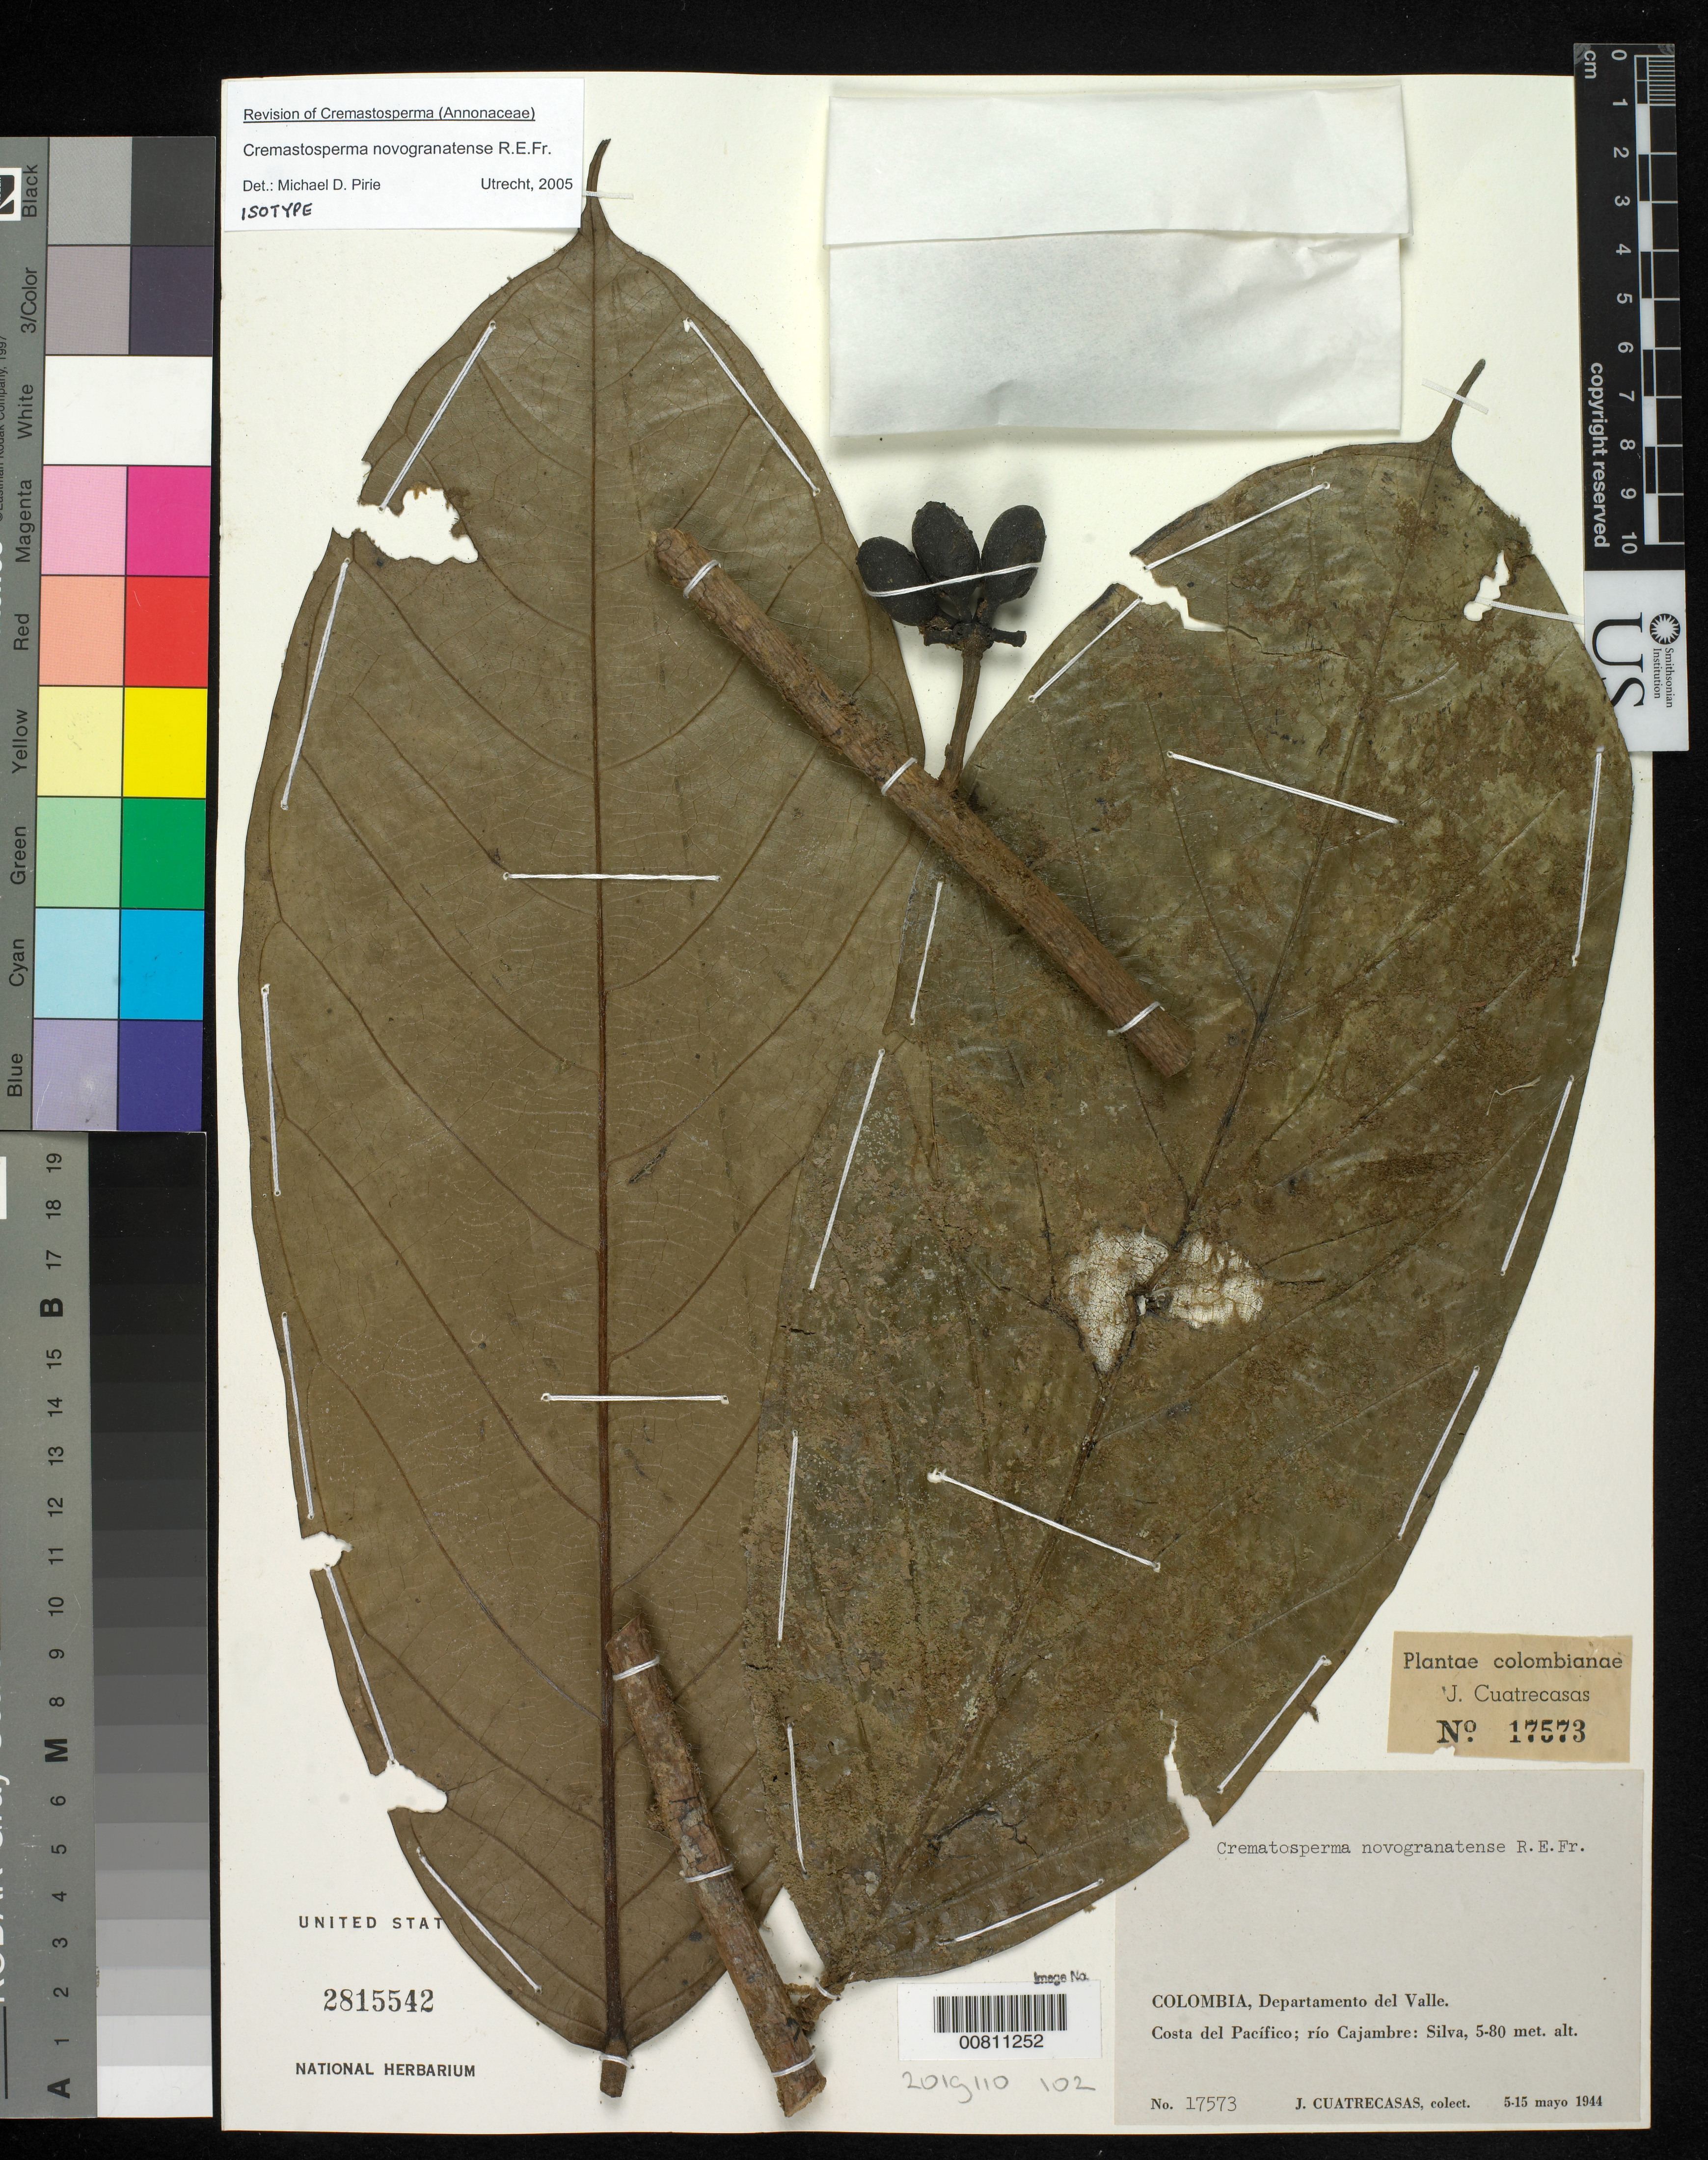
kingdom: Plantae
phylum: Tracheophyta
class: Magnoliopsida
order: Magnoliales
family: Annonaceae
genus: Cremastosperma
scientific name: Cremastosperma novogranatense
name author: R.E. Fr.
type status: Isotype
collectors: J. Cuatrecasas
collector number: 17573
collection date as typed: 05 May 1944 to 15 May 1944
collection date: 1944-05-05/1944-05-15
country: Colombia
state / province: Valle del Cauca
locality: Costa del Pacífico; río Cajambre.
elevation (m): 5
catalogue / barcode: US 2815542